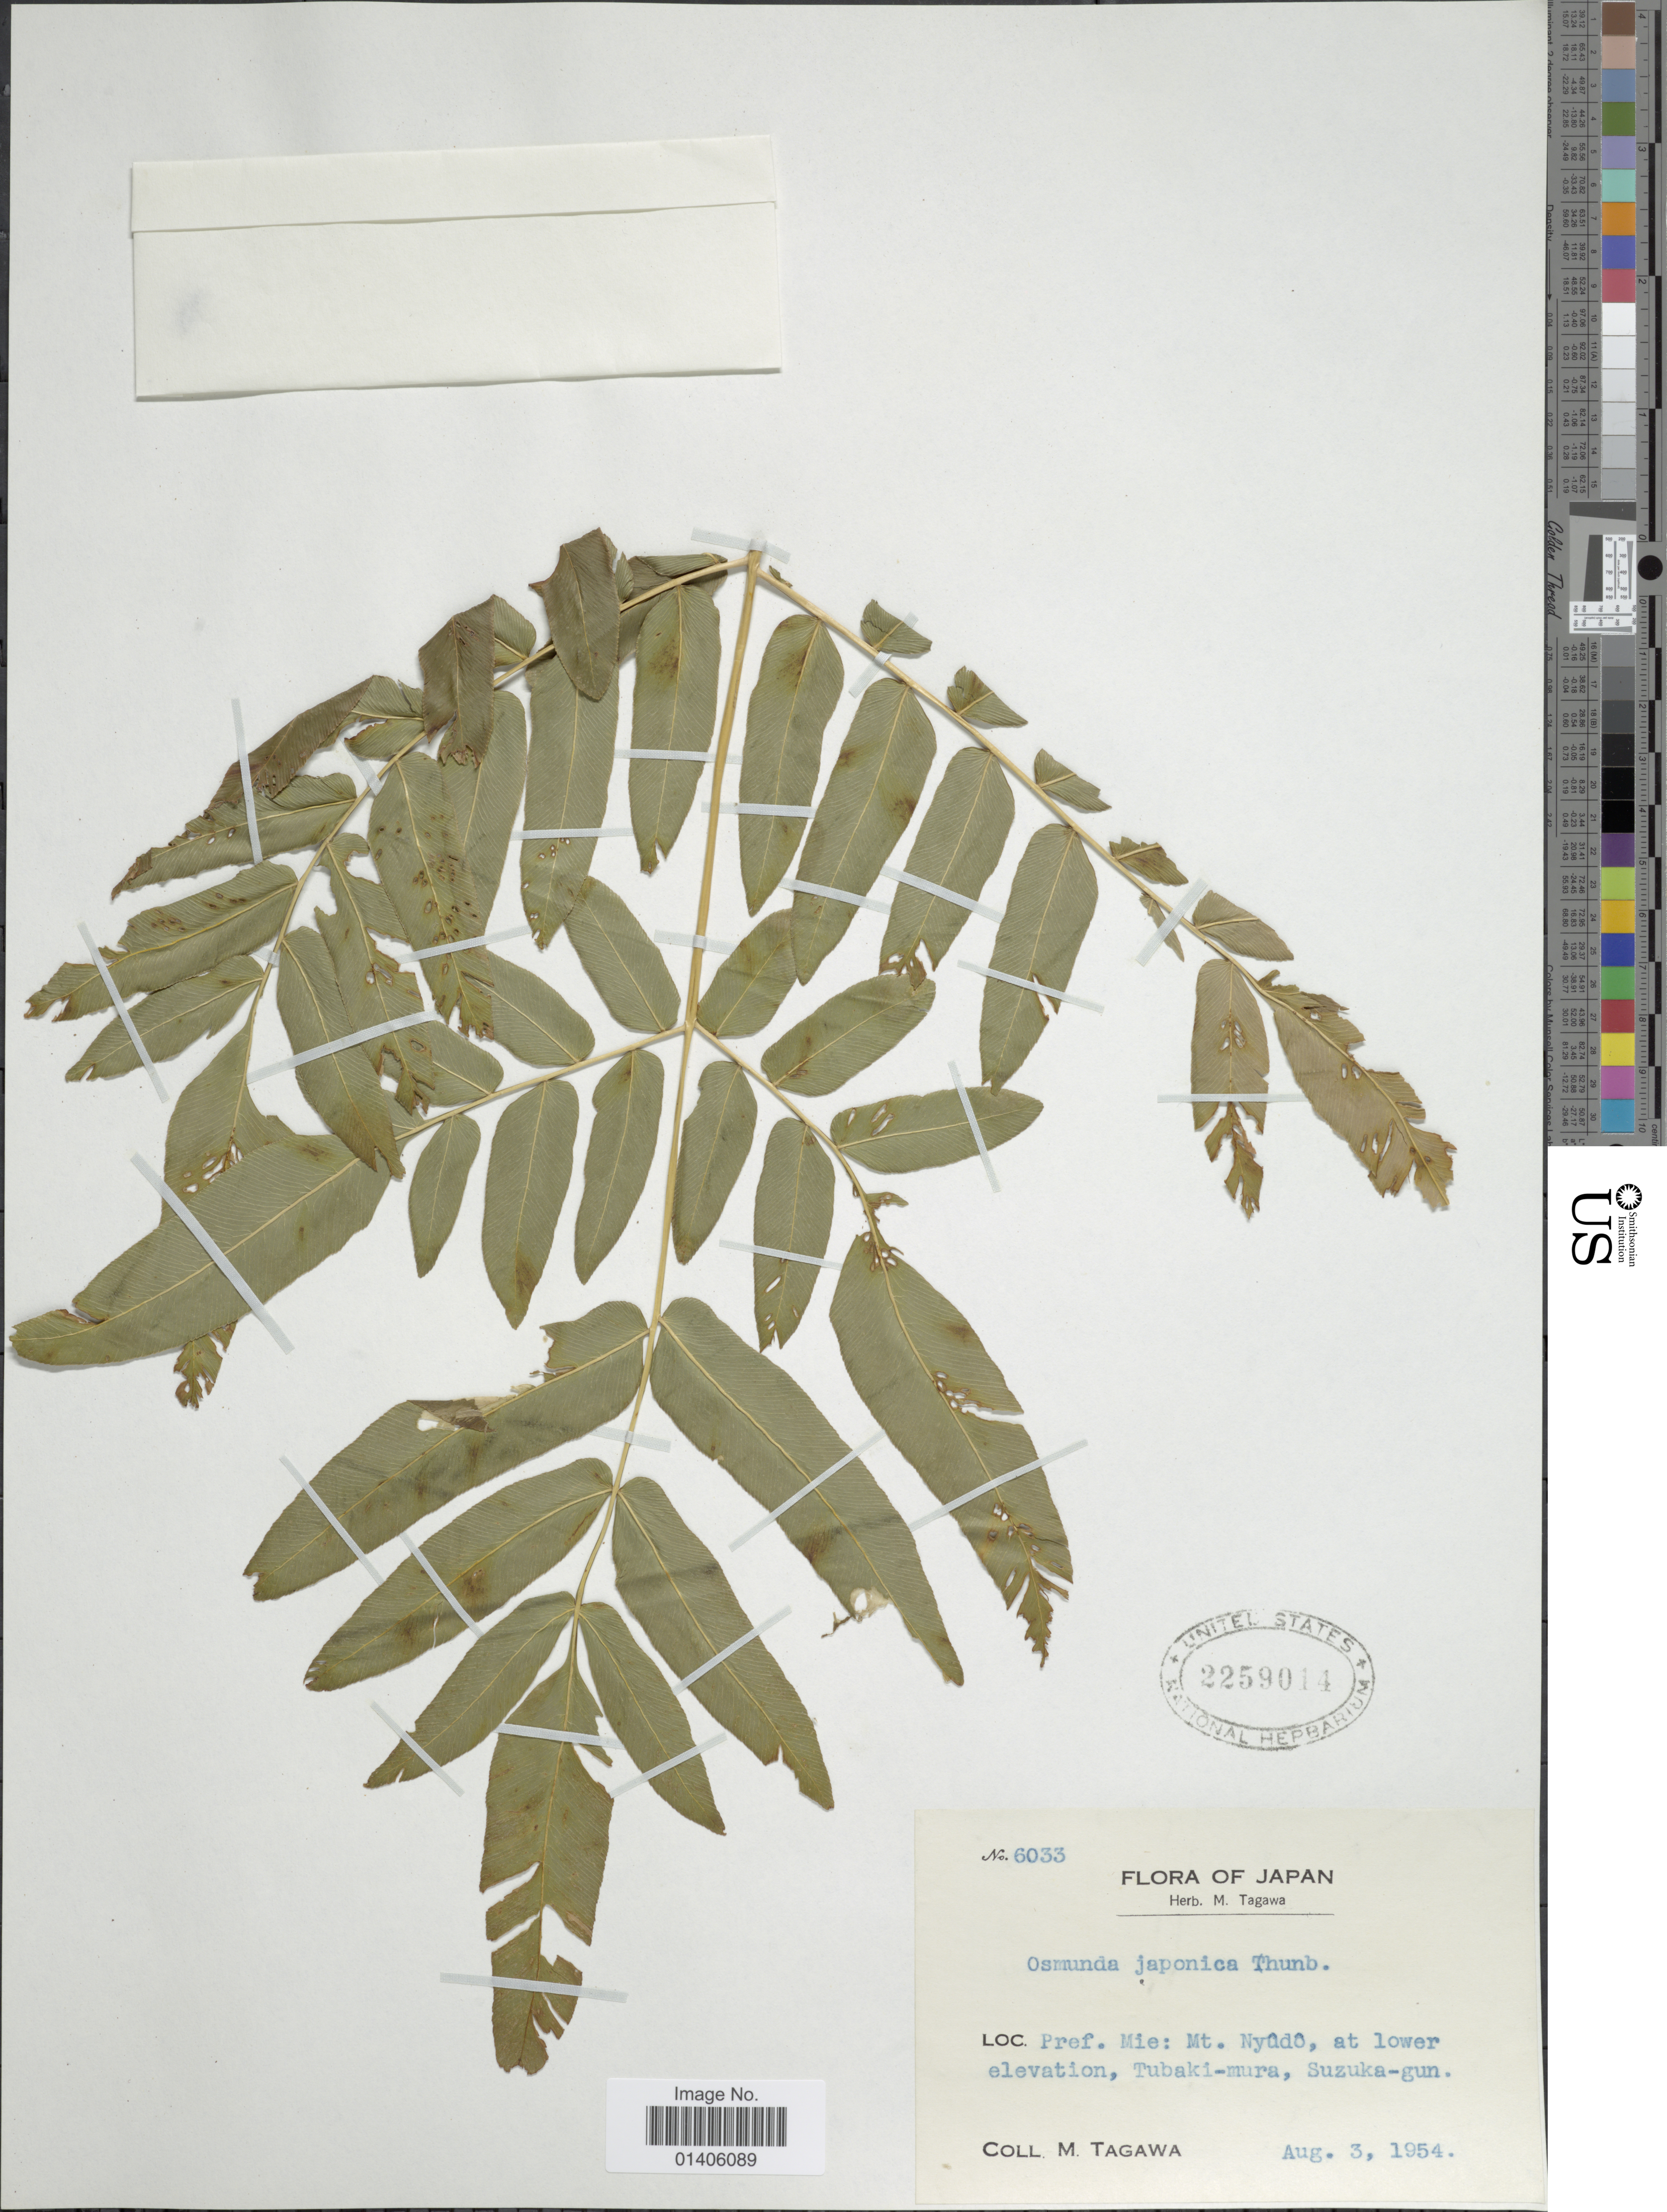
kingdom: Plantae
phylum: Tracheophyta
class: Polypodiopsida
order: Osmundales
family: Osmundaceae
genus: Osmunda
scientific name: Osmunda japonica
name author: Thunb.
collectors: M. Tagawa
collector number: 6033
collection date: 1954-08-03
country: Japan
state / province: Mie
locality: Mt Nyudô, at lower elevation, Tubaki-mura, Suzuka-gun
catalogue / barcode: US 2259014